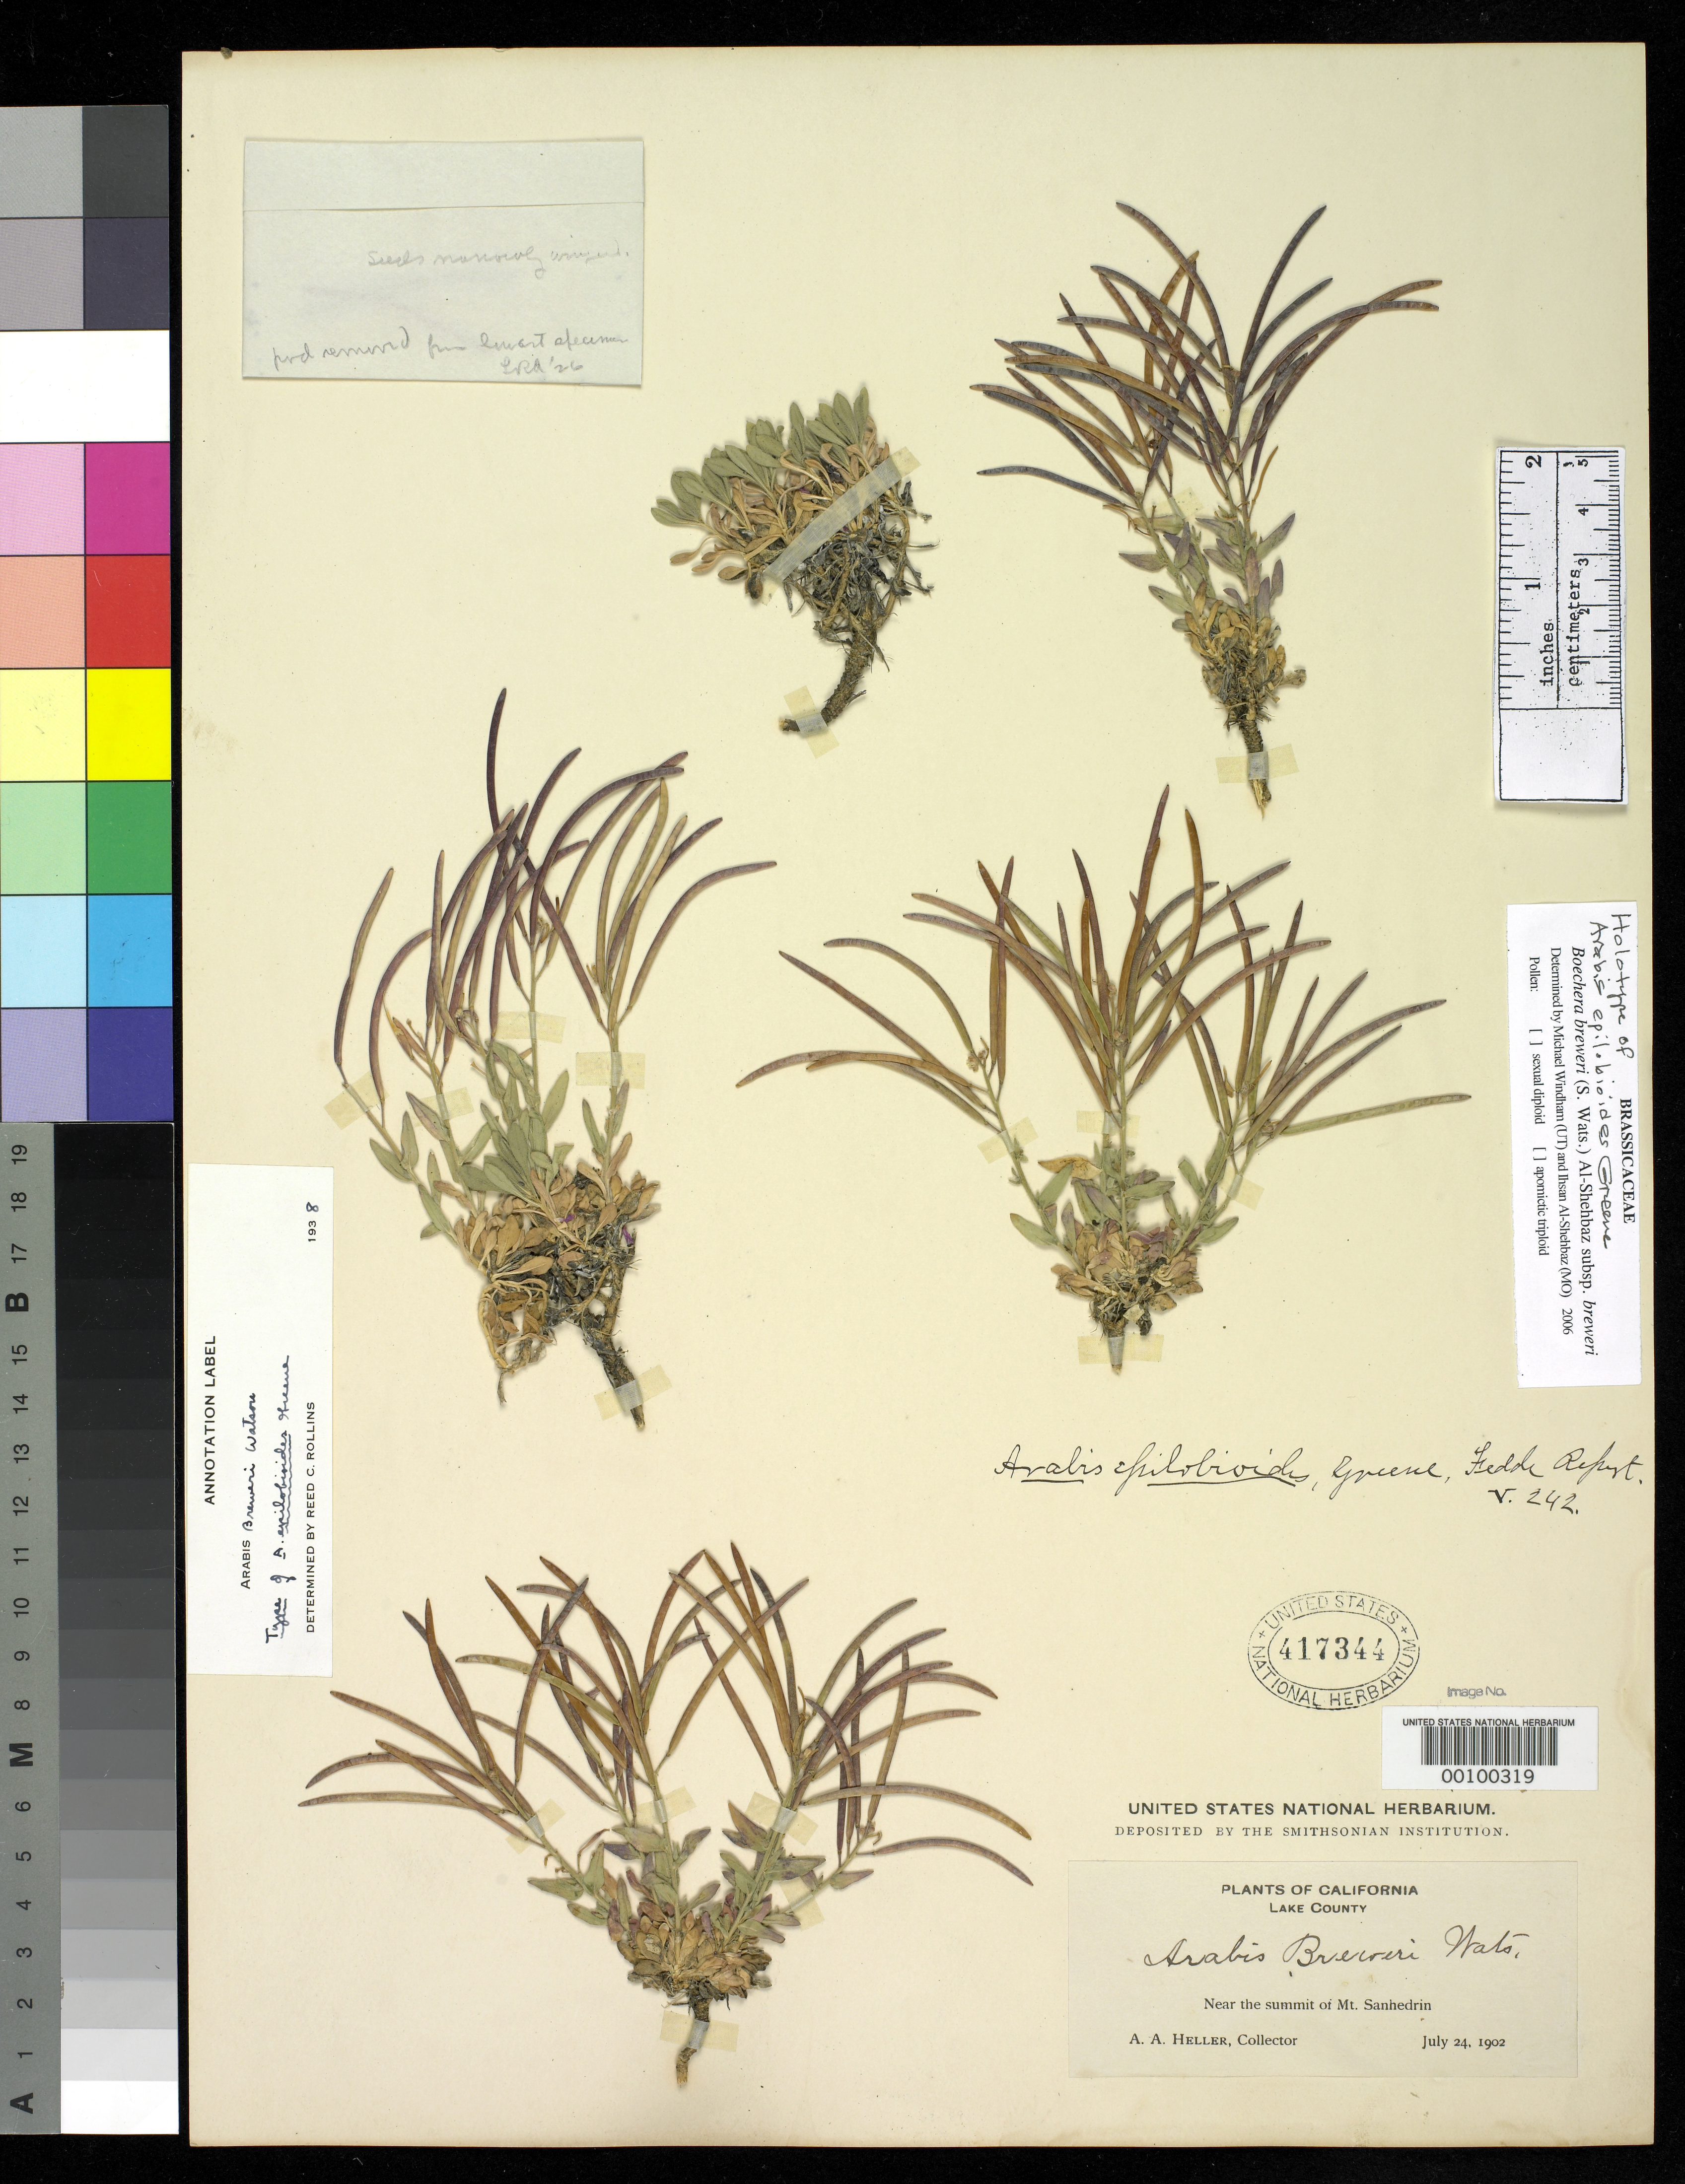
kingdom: Plantae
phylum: Tracheophyta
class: Magnoliopsida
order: Brassicales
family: Brassicaceae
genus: Arabis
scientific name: Arabis epilobioides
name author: Greene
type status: Holotype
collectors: A. A. Heller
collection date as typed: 24 Jul 1902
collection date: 1902-07-24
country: United States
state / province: California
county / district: Lake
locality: Mt. San Hedrim.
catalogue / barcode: US 417344